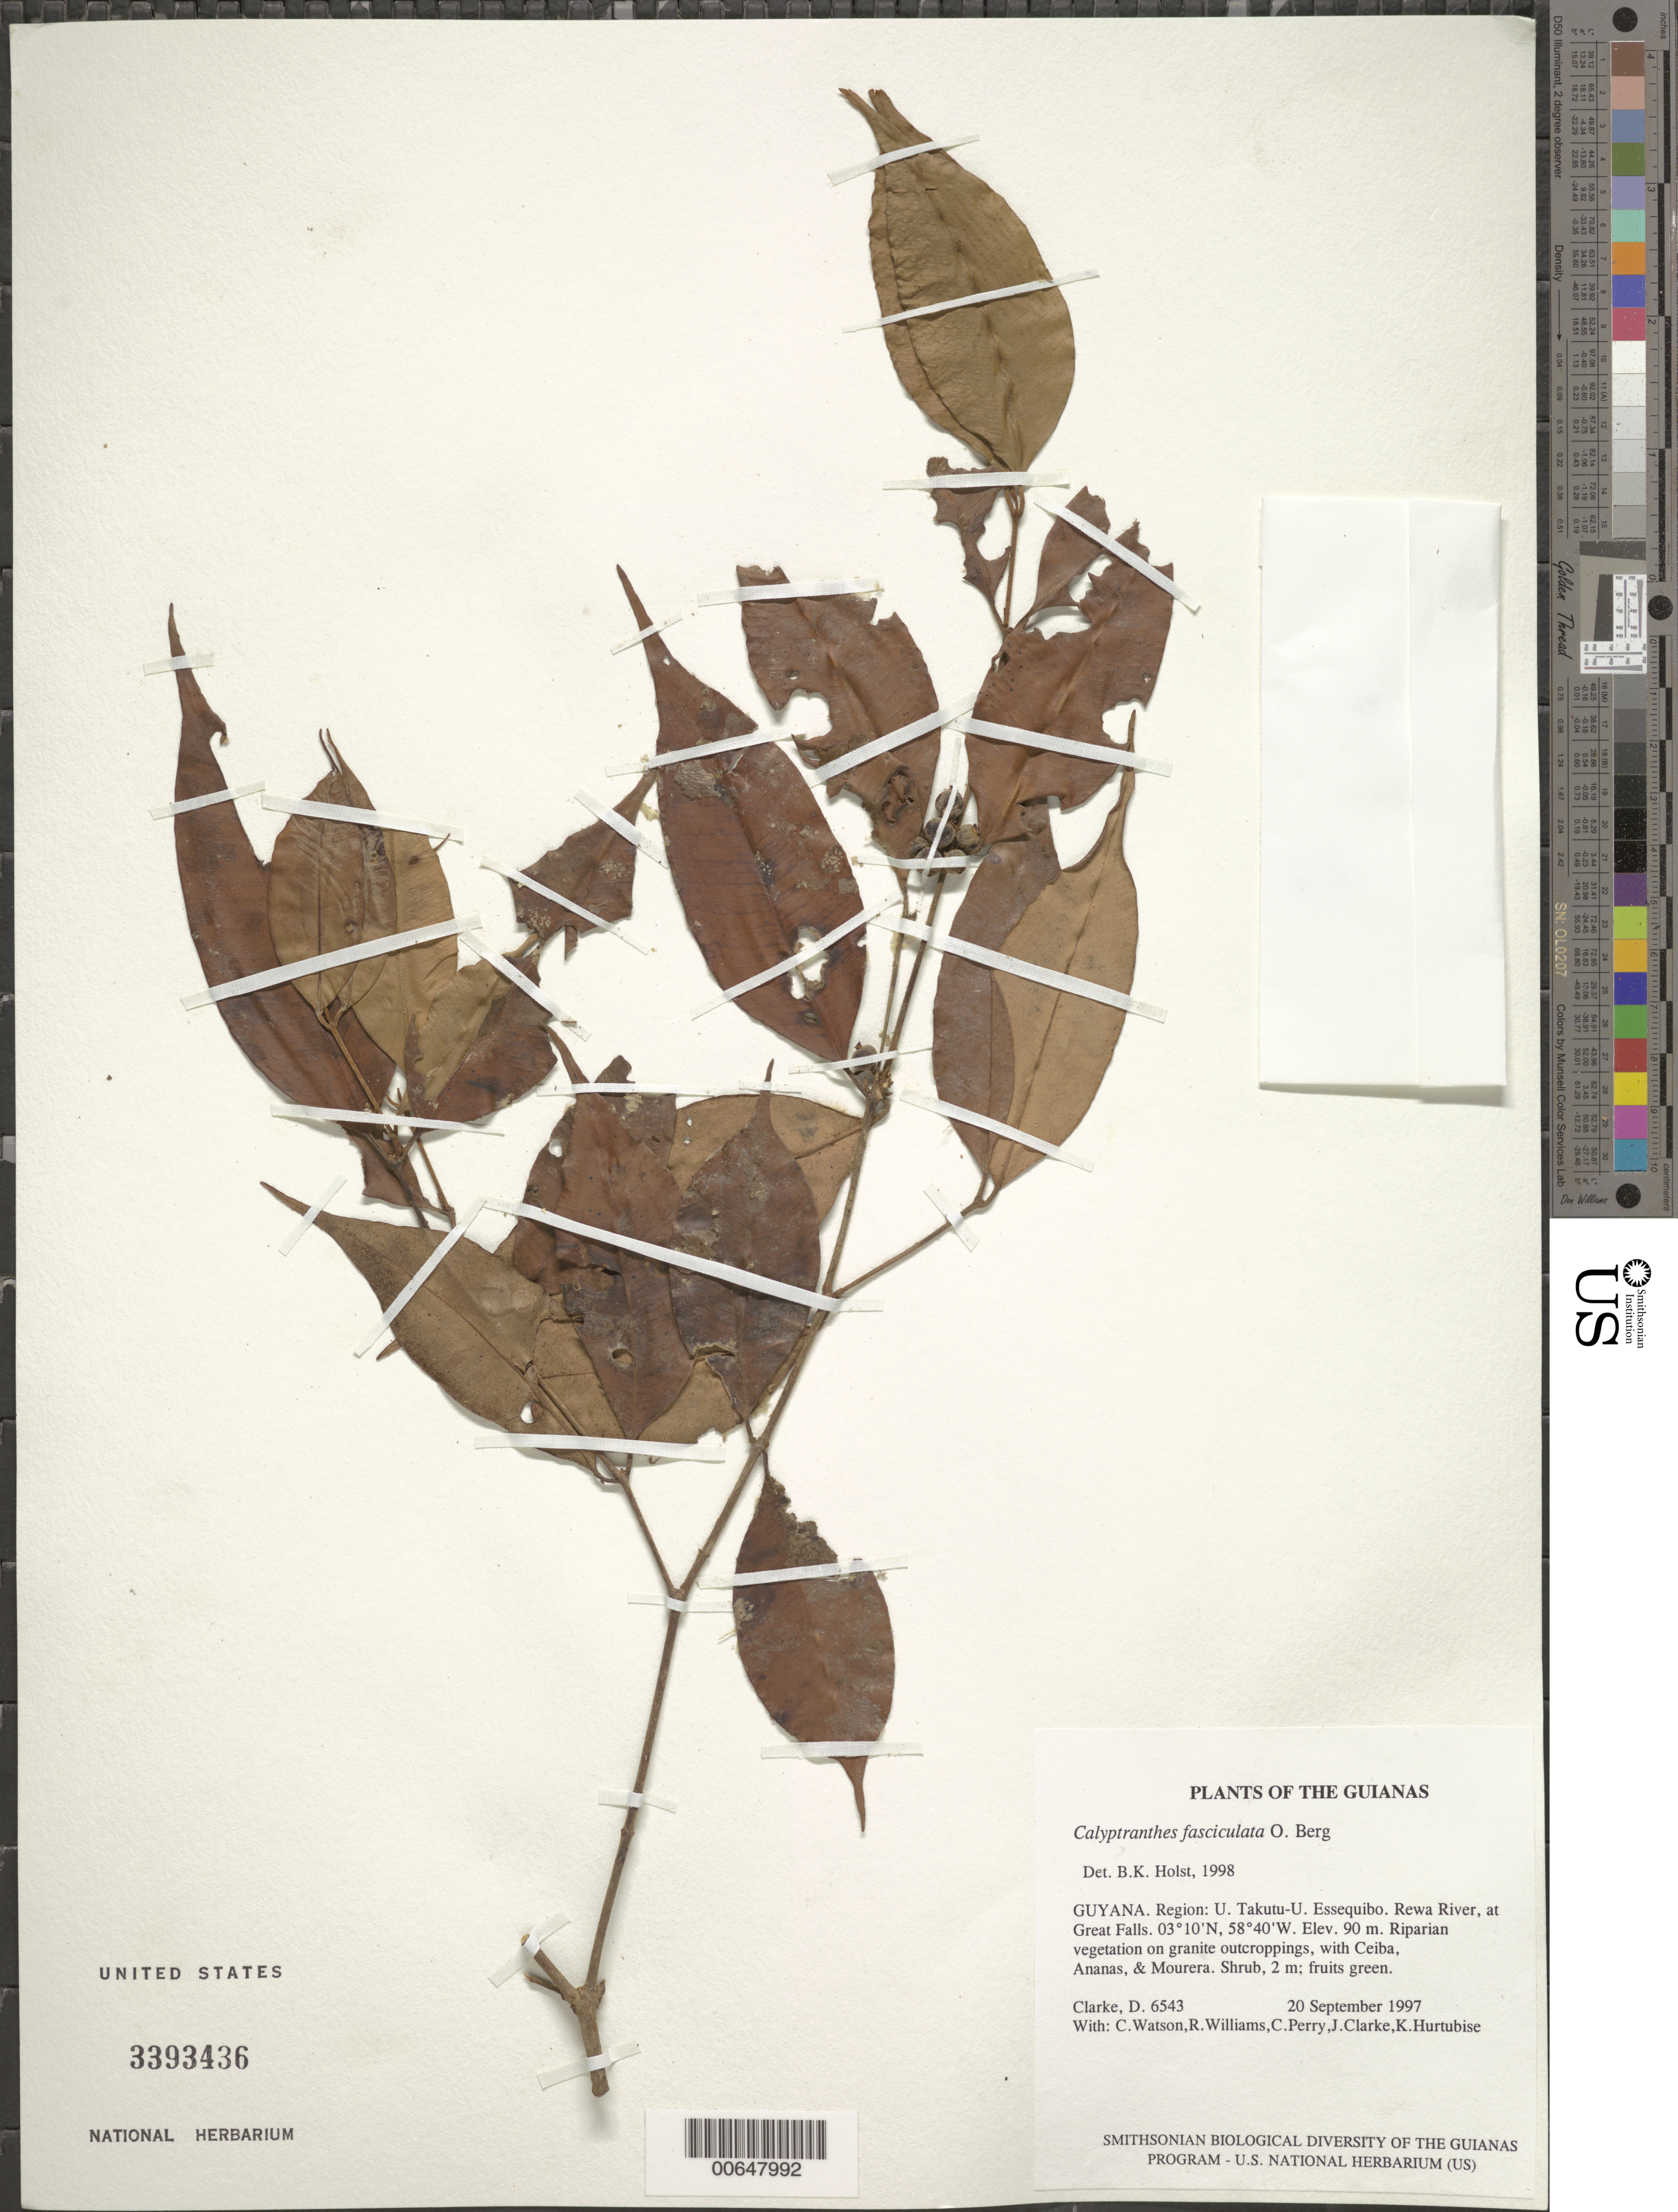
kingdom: Plantae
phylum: Tracheophyta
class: Magnoliopsida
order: Myrtales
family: Myrtaceae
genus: Myrcia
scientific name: Myrcia fasciculata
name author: (O. Berg) K. Campbell & K. Samra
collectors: H. D. Clarke, C. Watson, R. Williams, C. Perry, J. Clarke & K. Hurtubise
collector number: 6543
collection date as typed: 20 September 1997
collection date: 1997-09-20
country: Guyana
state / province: U. Takutu-U. Essequibo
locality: Rewa River, at Great Falls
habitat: Riparian vegetation on granite outcroppings, with Ceiba, Ananas, & Mourera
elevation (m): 90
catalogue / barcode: US 3393436